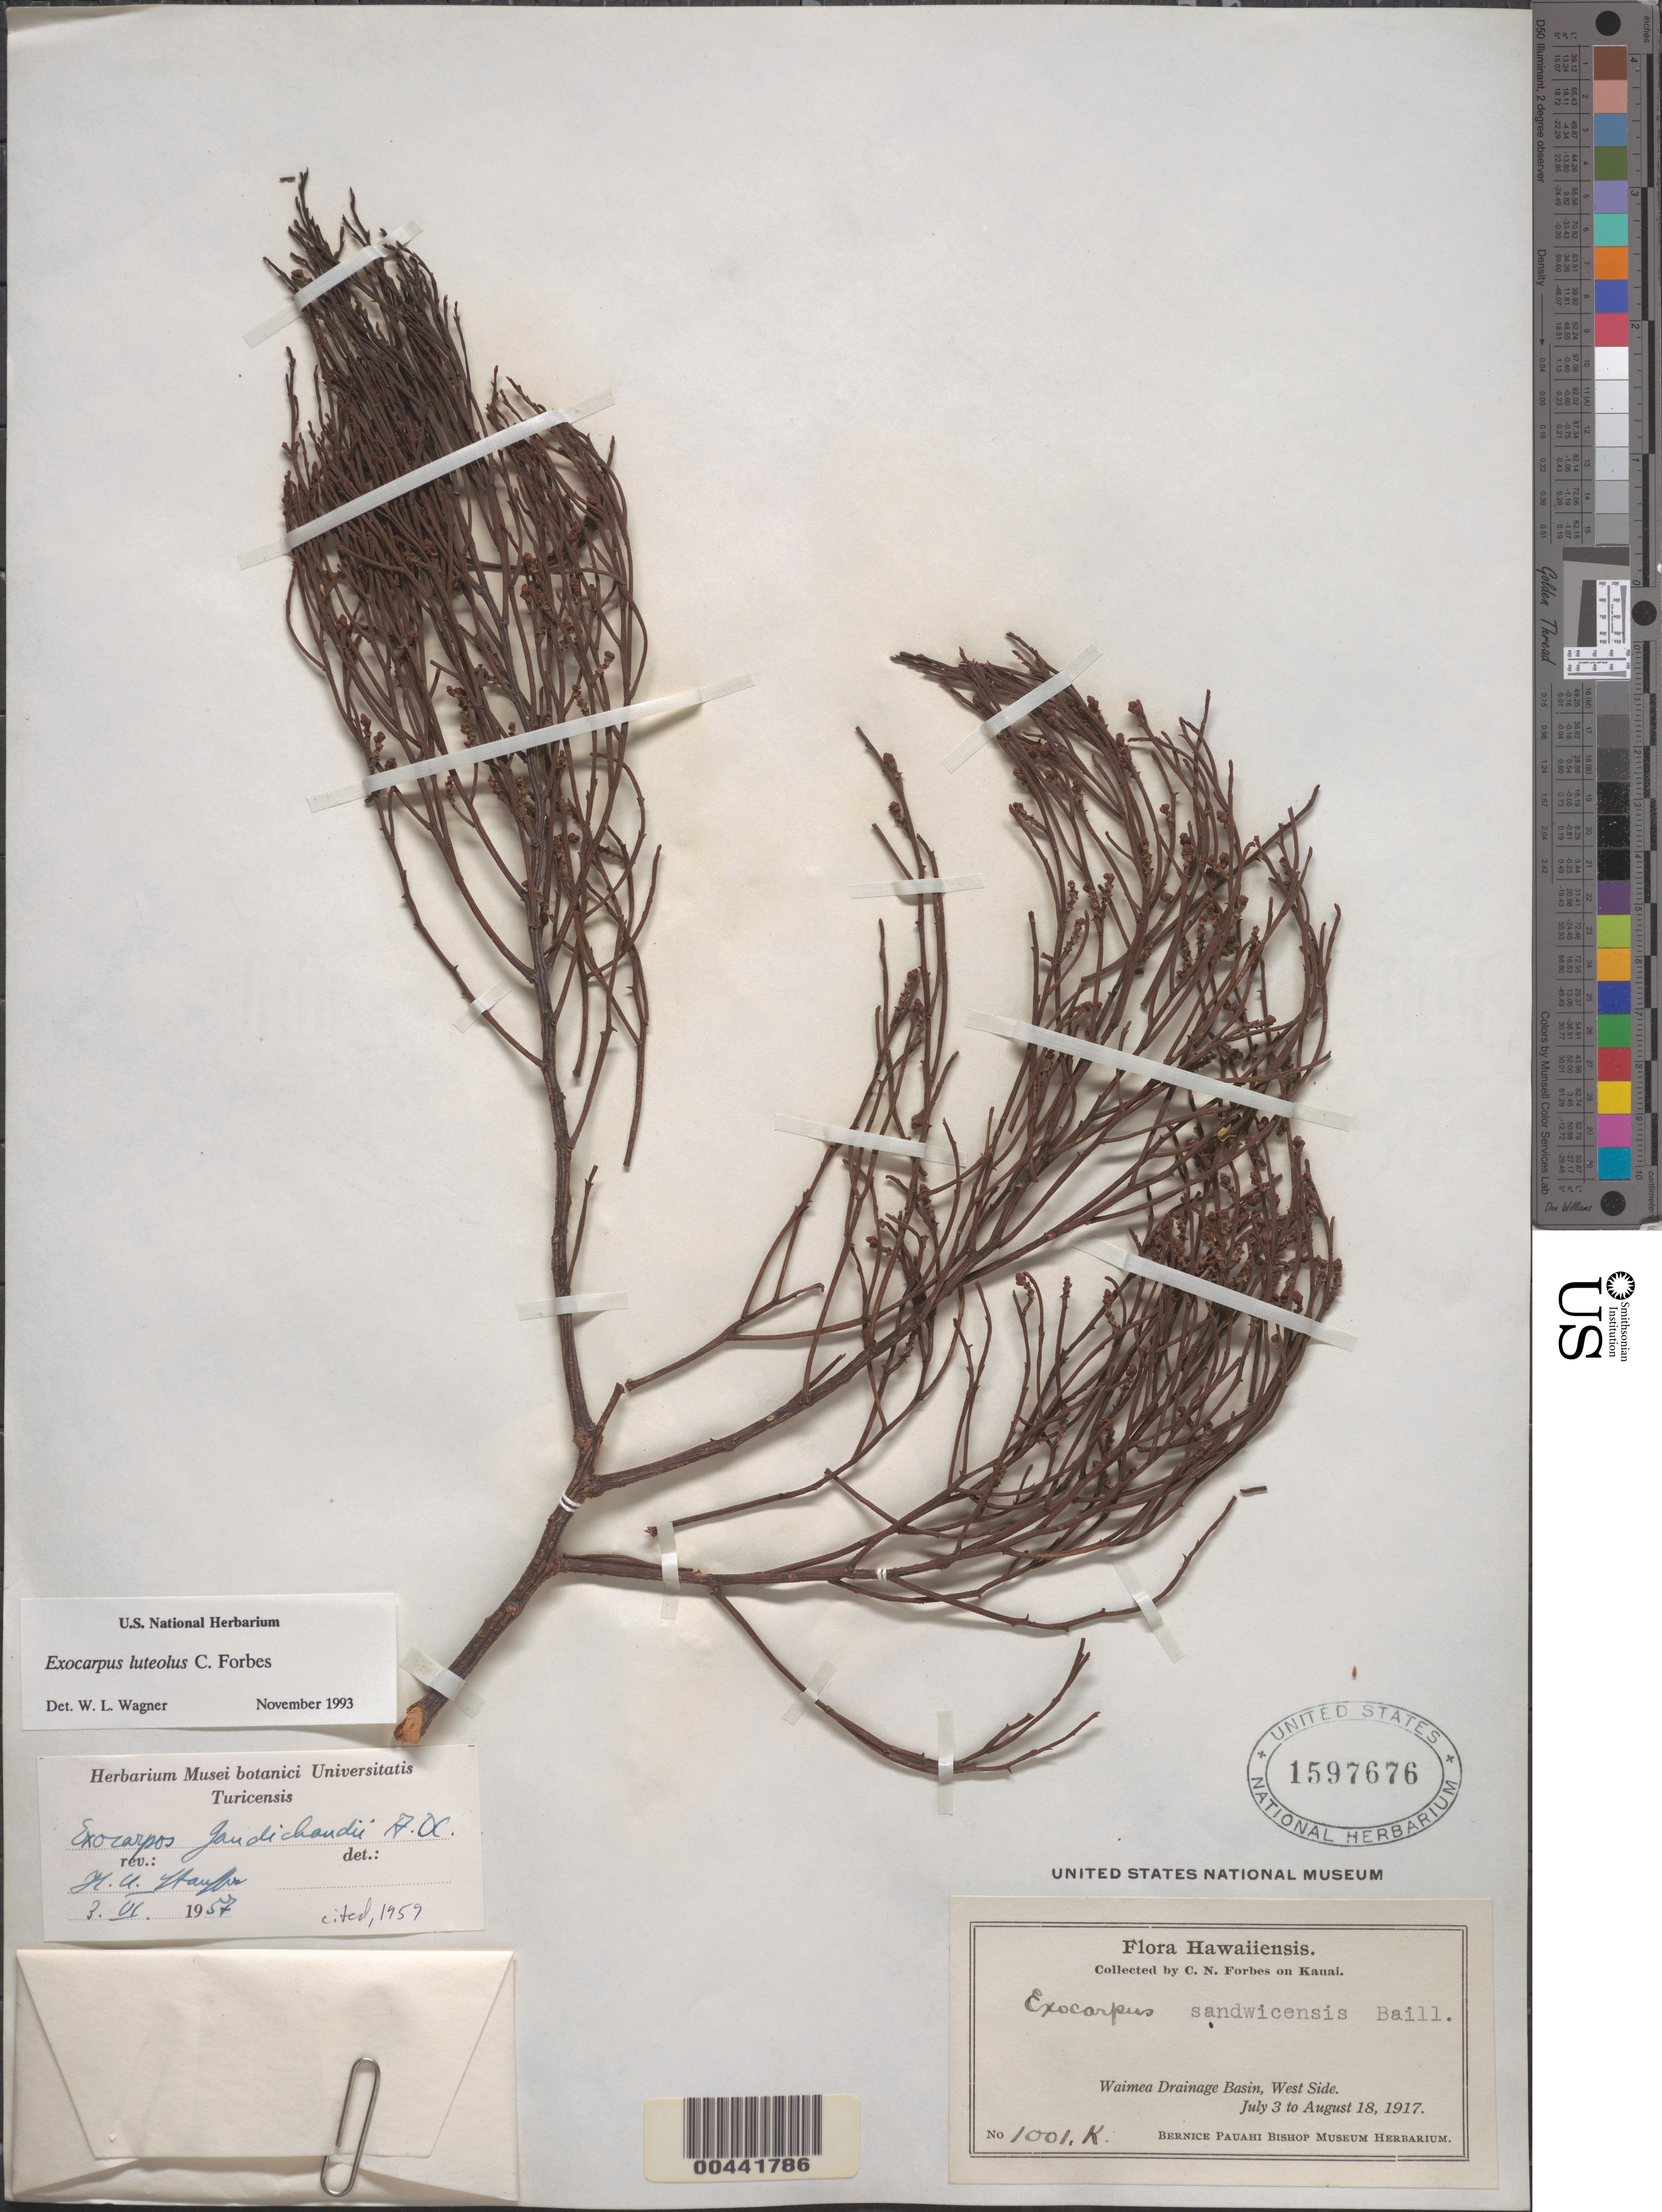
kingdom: Plantae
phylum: Tracheophyta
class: Magnoliopsida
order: Santalales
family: Santalaceae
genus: Exocarpos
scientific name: Exocarpos luteolus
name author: C.N. Forbes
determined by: Wagner, W. L., (BOT), Smithsonian Institution - National Museum of Natural History (UNITED STATES)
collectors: C. N. Forbes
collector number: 1001.K.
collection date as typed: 3 Jul 1917 to 18 Aug 1917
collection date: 1917-07-03/1917-08-18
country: United States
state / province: Hawaii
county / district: Kauai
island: Kaua'i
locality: Waimea Drainage Basin, W side, Kauai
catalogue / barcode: US 1597676